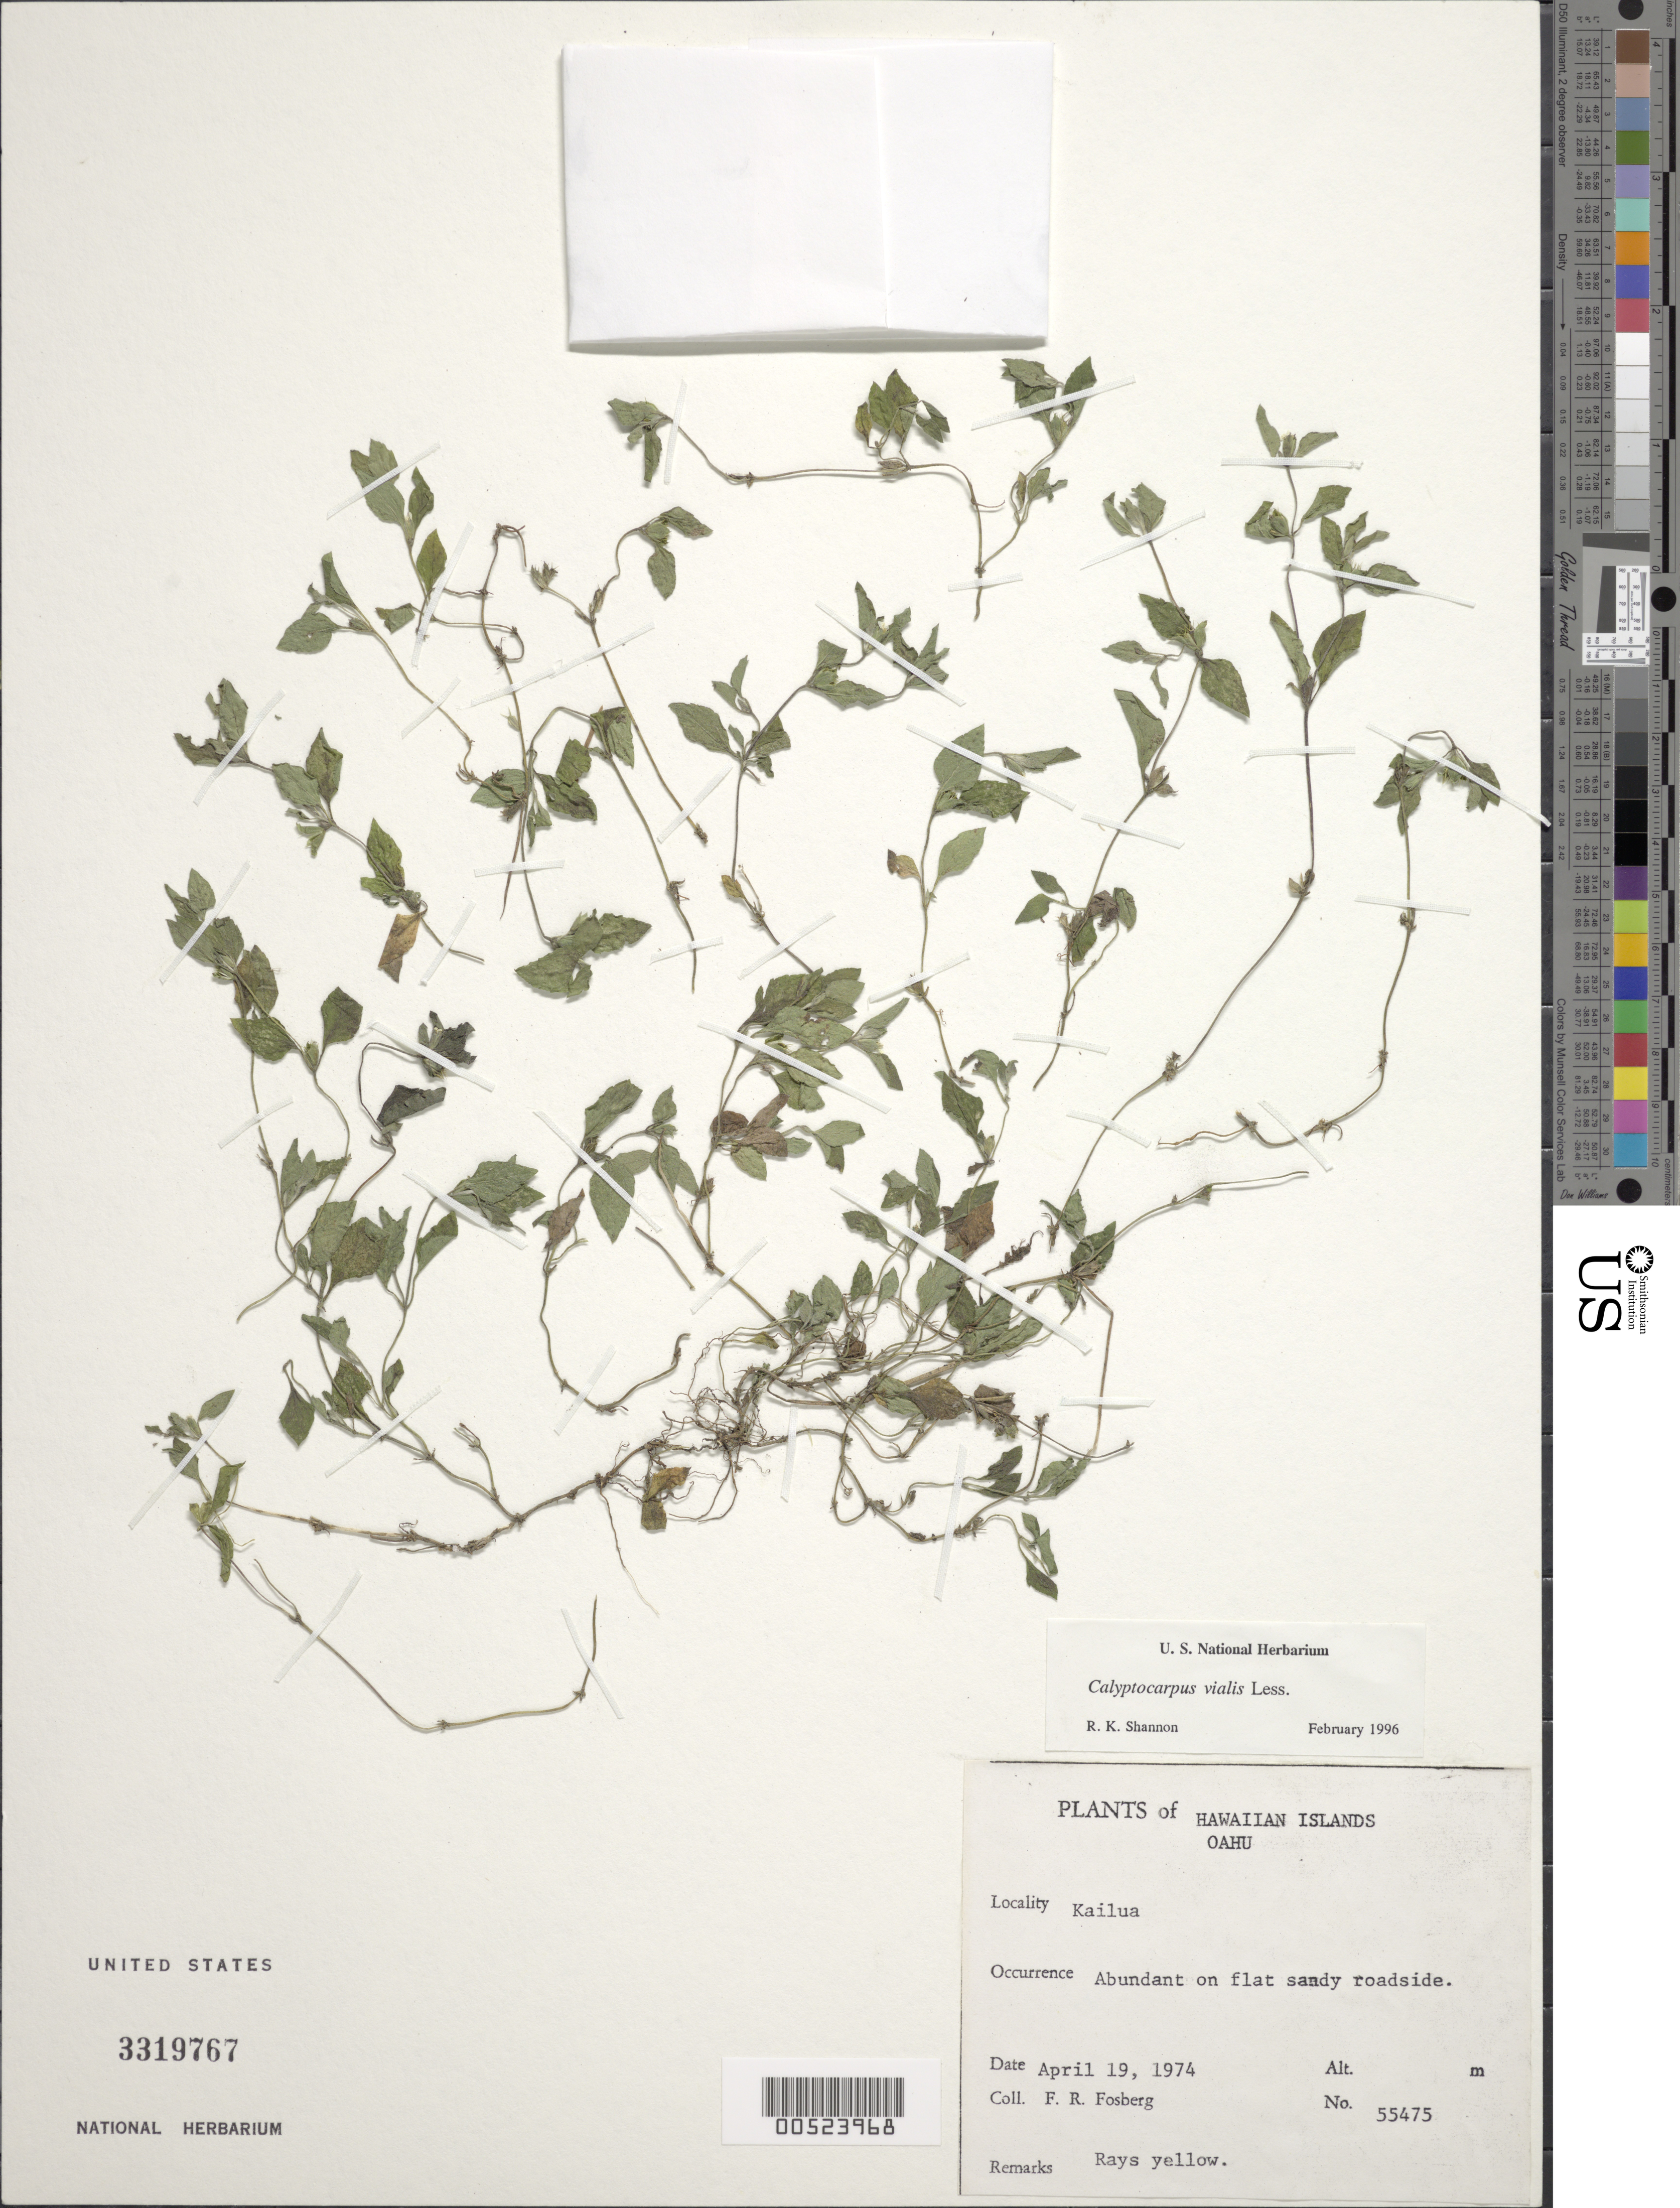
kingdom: Plantae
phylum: Tracheophyta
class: Magnoliopsida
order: Asterales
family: Asteraceae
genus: Calyptocarpus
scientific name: Calyptocarpus vialis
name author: Less.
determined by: Shannon, R. K., (UNITED STATES)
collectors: F. R. Fosberg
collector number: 55475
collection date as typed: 19 Apr 1974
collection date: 1974-04-19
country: United States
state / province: Hawaii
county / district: Kauai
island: Kaua'i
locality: Kailua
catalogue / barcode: US 3319767